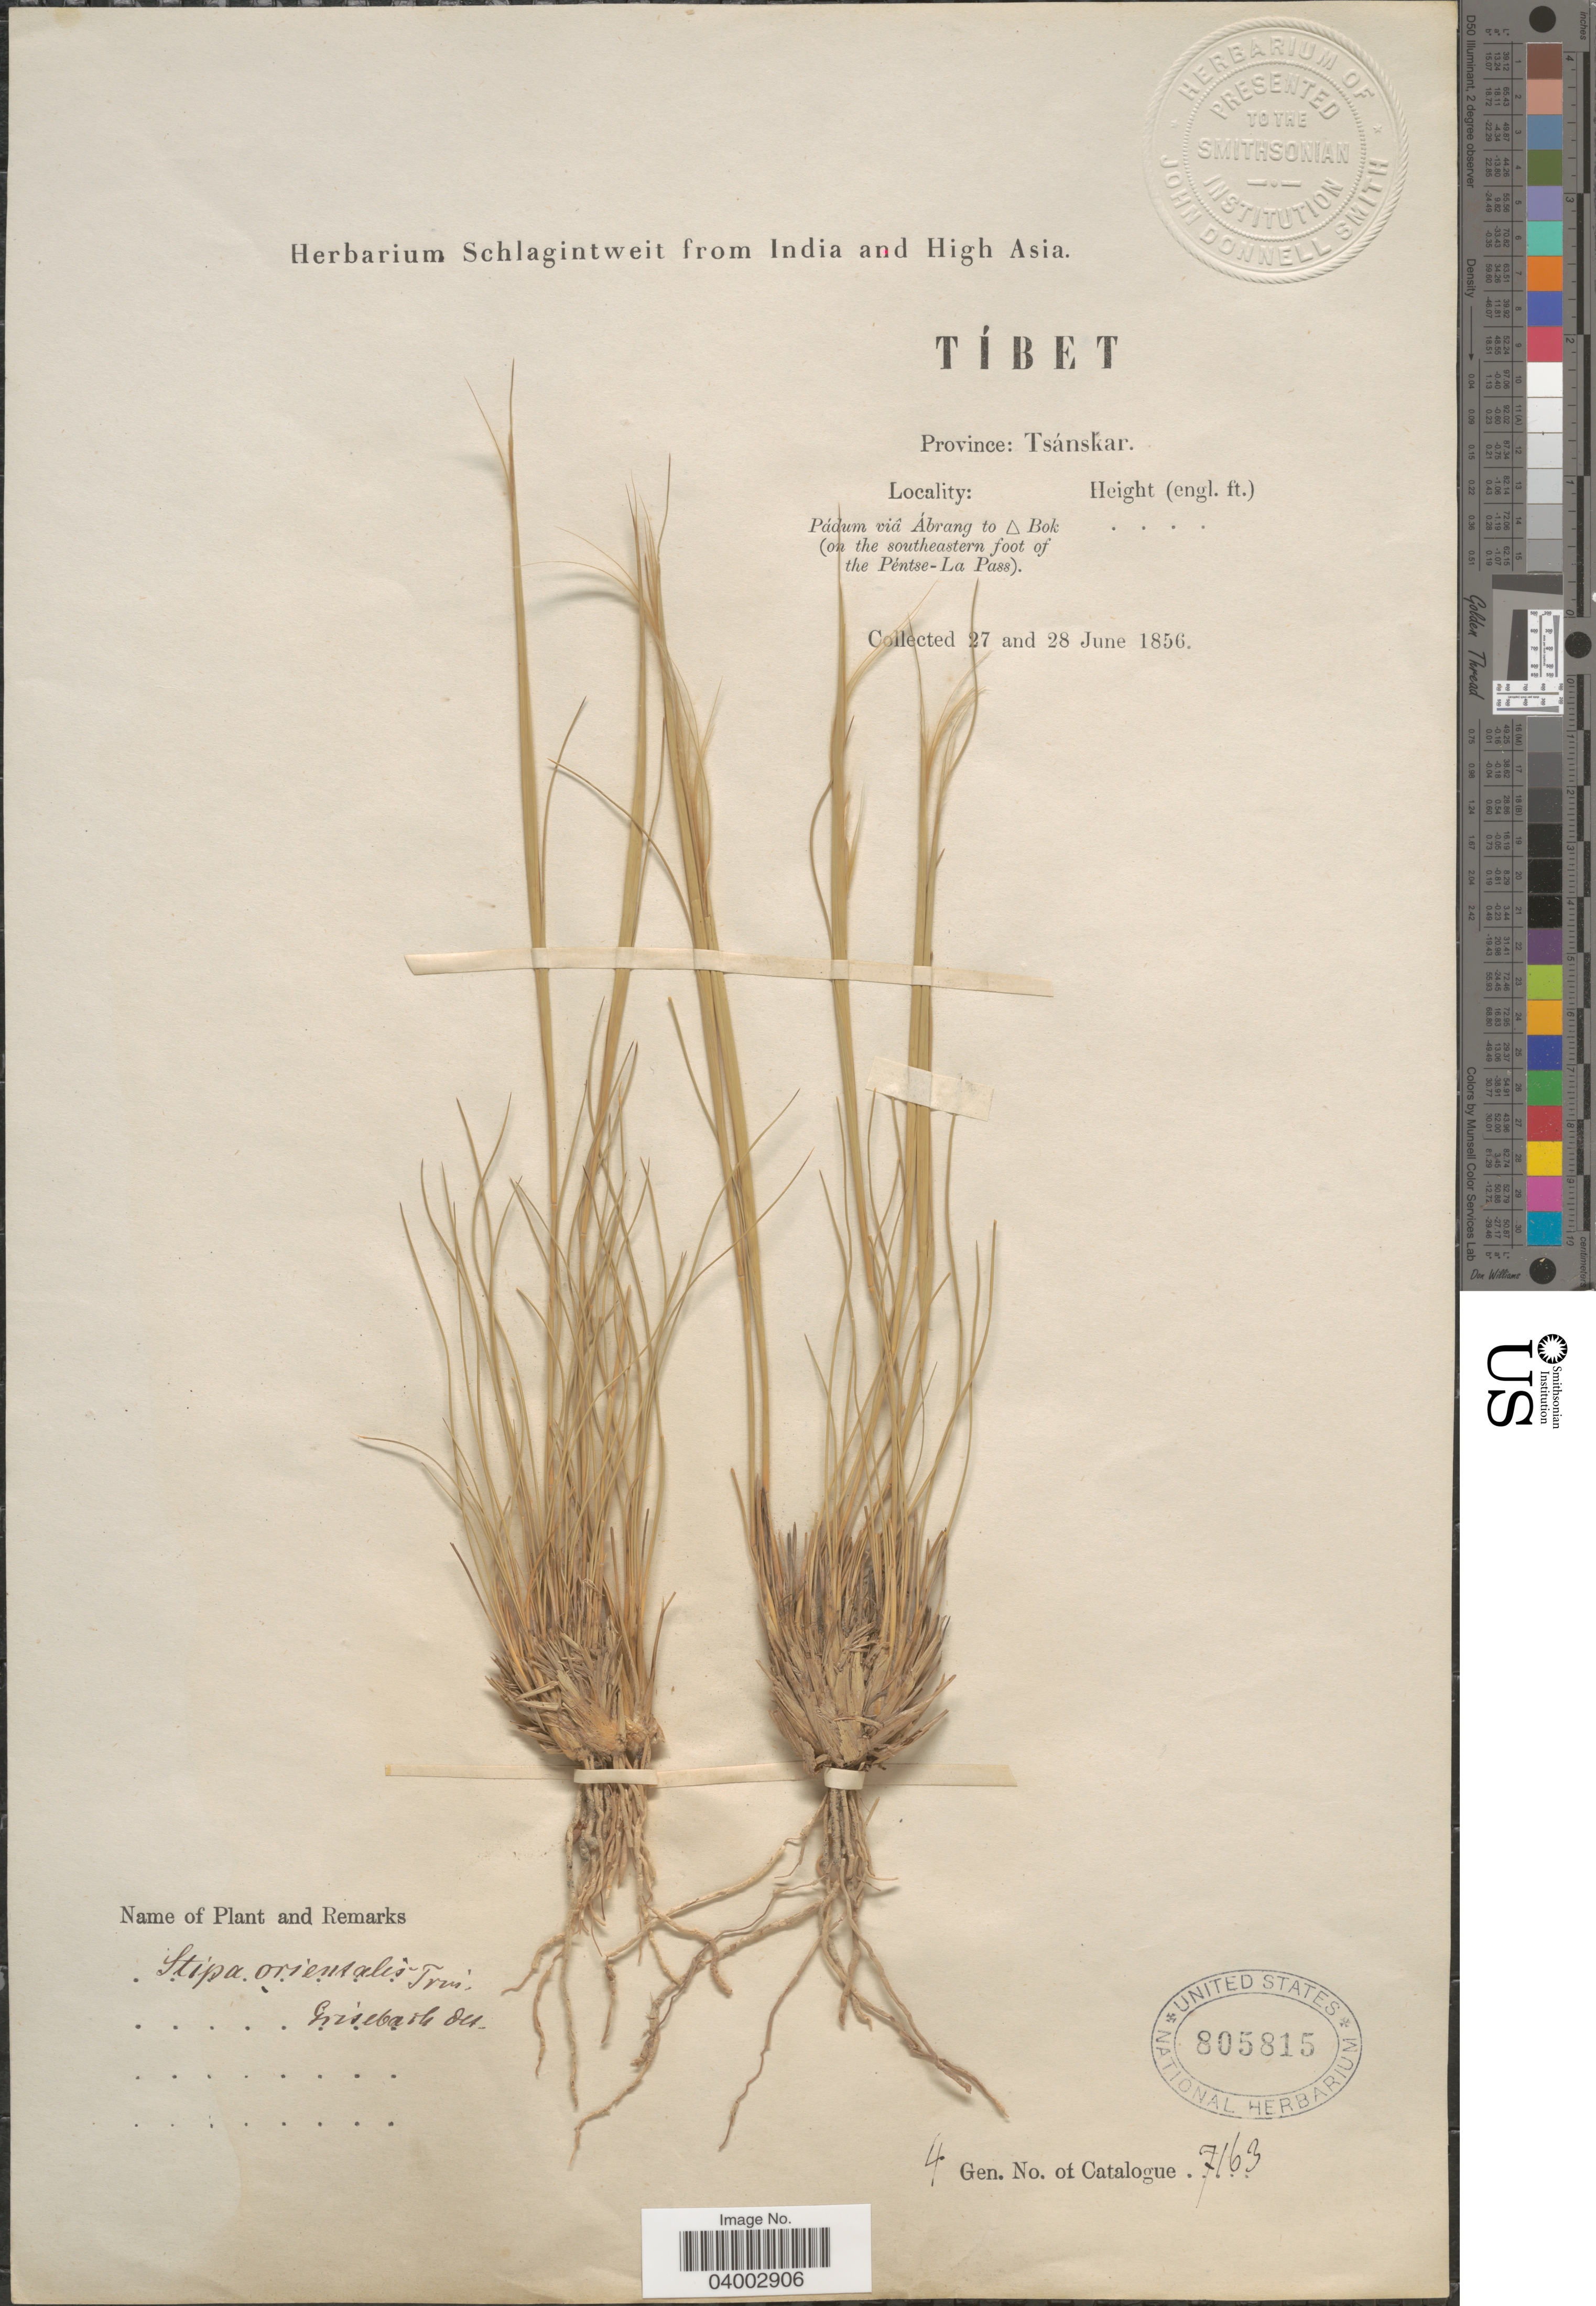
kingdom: Plantae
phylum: Tracheophyta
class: Liliopsida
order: Poales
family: Poaceae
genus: Stipa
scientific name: Stipa orientalis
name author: Trin.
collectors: ex herb. Schlagintweit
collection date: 1856-06-27/1856-06-28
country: China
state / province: Xizang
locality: Tíbet. Province: Tsánskar. Pádum viâ Ábrang to Bok (on the southeastern foot of the Péntse-La Pass).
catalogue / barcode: US 805815